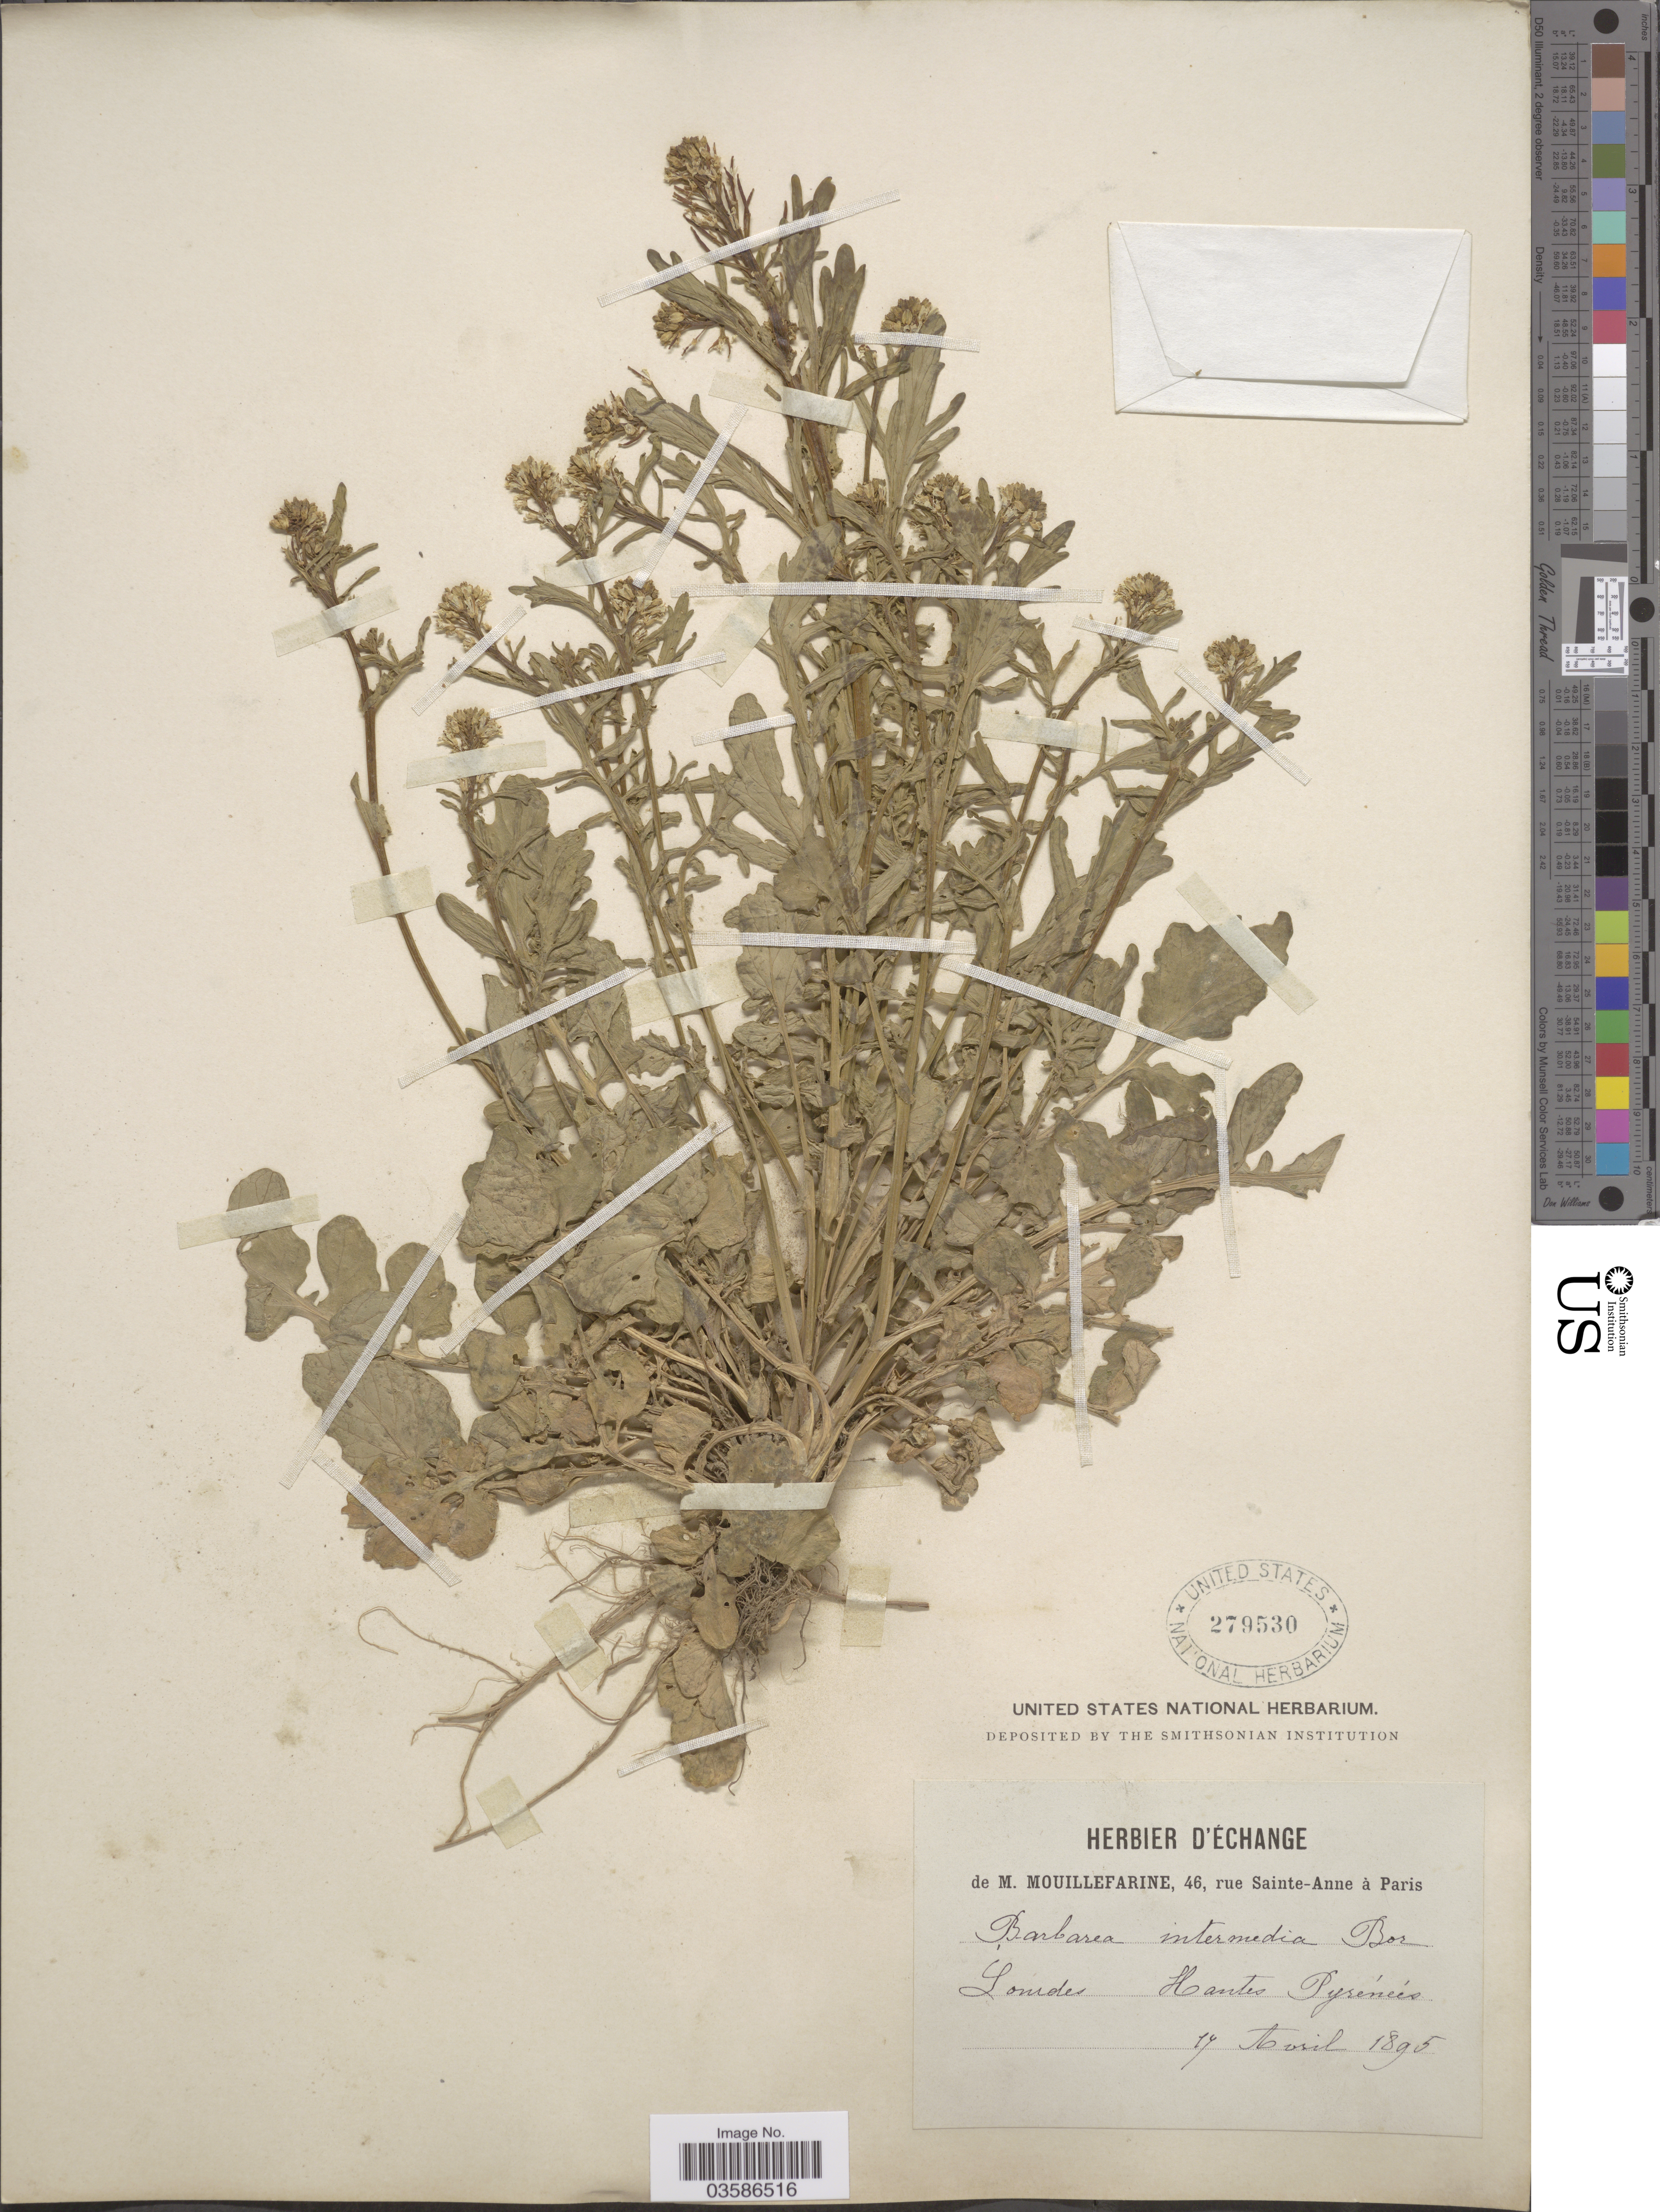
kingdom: Plantae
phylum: Tracheophyta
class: Magnoliopsida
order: Brassicales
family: Brassicaceae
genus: Barbarea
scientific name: Barbarea intermedia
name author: Boreau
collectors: M. Mouillefarine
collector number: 46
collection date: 1895-04-17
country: France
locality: Rue Sainte-Anne à Paris. Lourdes. Hautes Pyréneés.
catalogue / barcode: US 279530